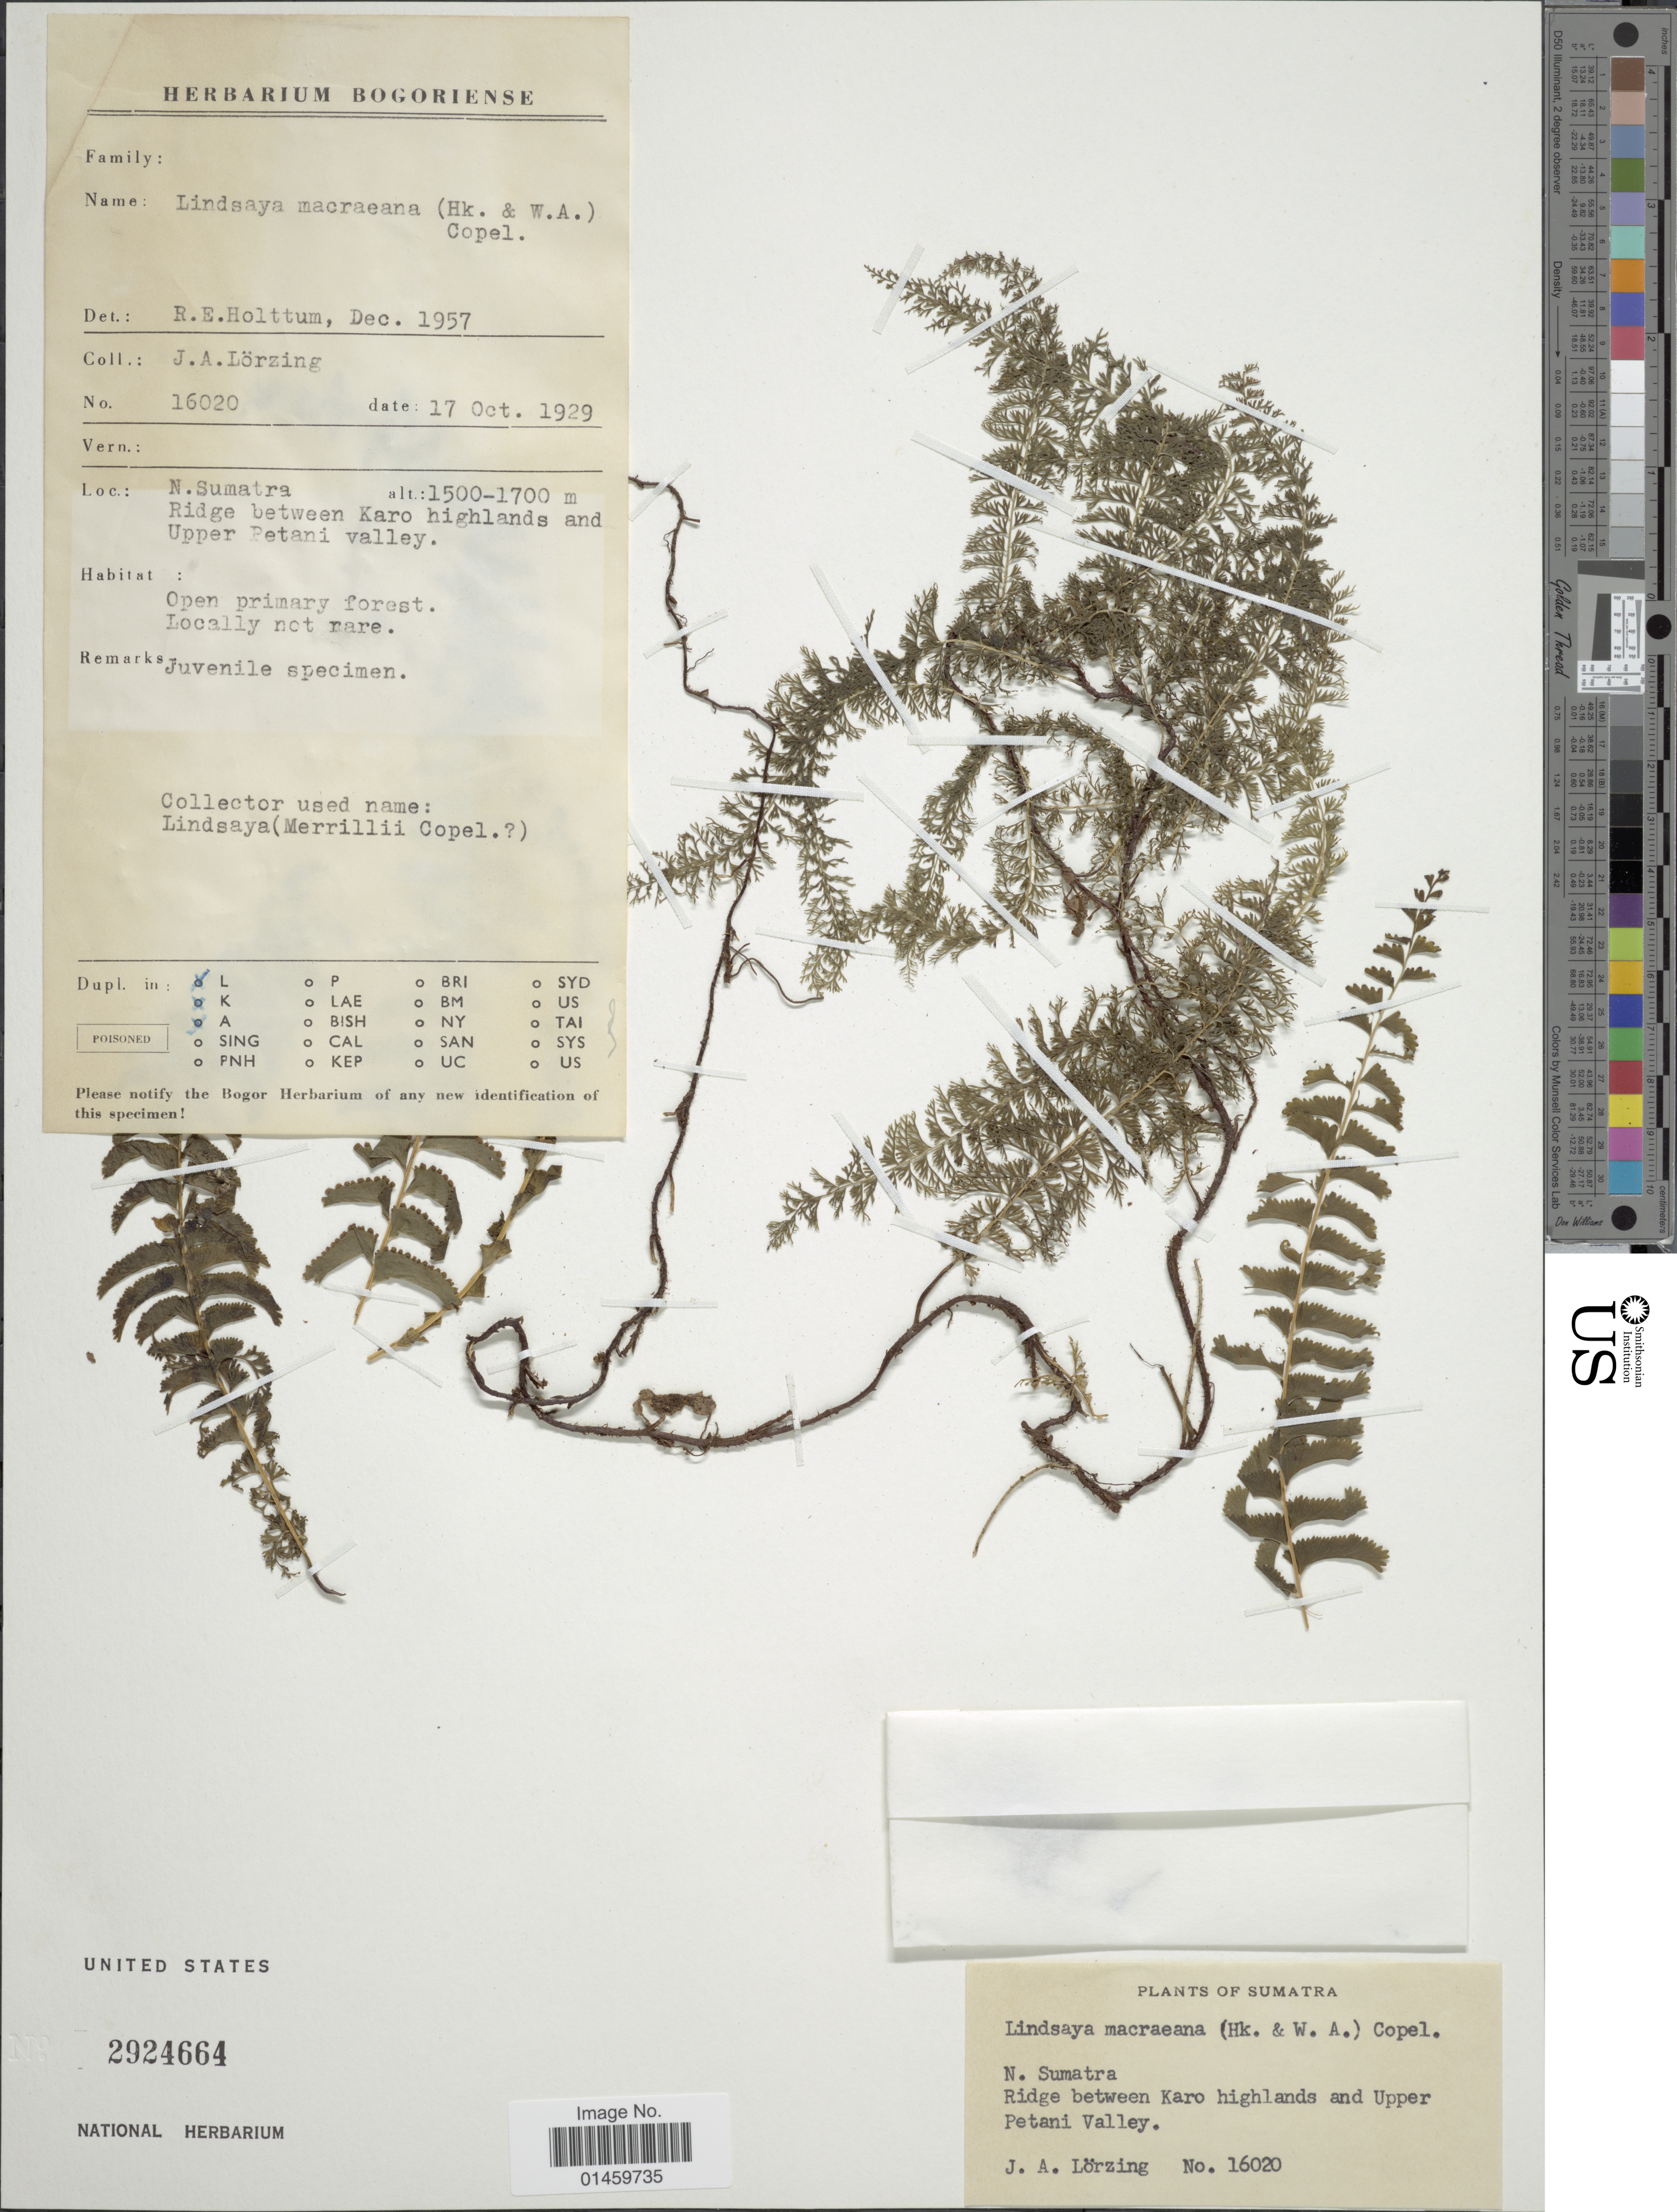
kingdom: Plantae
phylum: Tracheophyta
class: Polypodiopsida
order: Polypodiales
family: Lindsaeaceae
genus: Lindsaea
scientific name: Lindsaea repens var. macraeana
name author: (Hook. & Arn.) Mett. ex Kuhn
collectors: J. Lorzing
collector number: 16020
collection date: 1929-10-17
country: Indonesia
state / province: Sumatra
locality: N. Sumatra. Ridge between Karo highlands and Upper Petani Valley.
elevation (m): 1500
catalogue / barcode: US 2924664